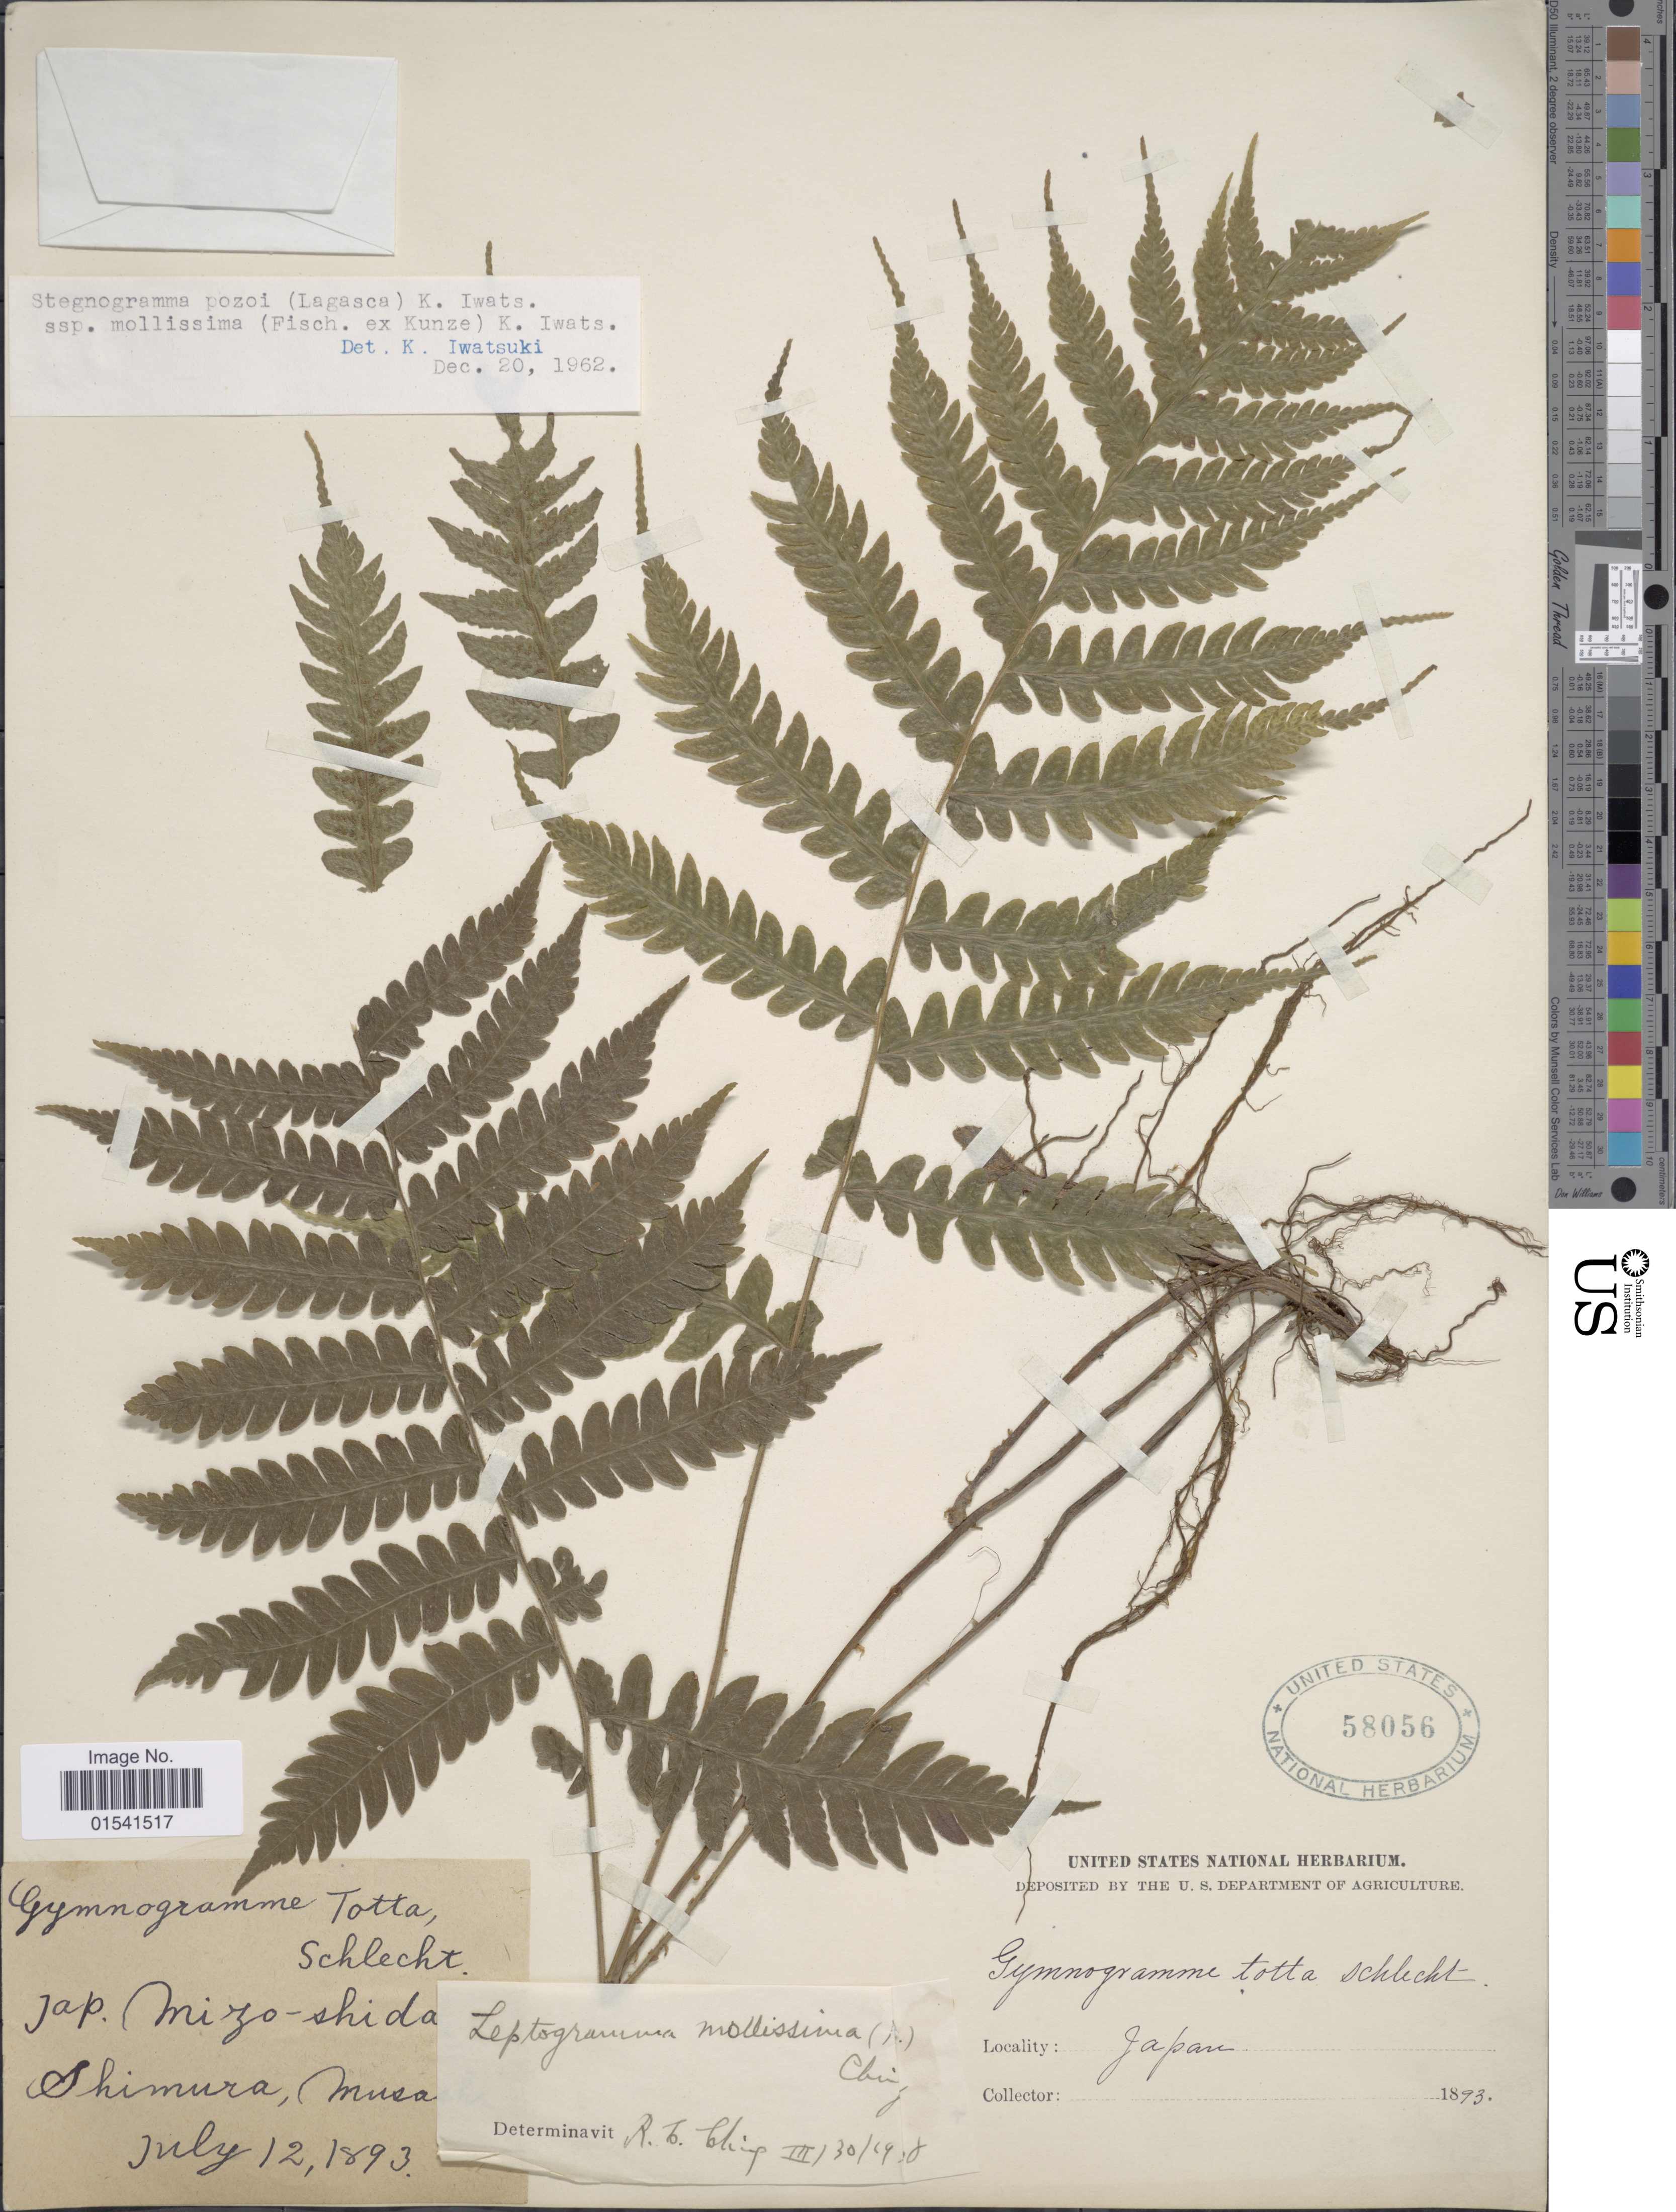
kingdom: Plantae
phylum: Tracheophyta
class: Polypodiopsida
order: Polypodiales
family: Thelypteridaceae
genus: Stegnogramma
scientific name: Stegnogramma mollissima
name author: (Fisch. ex Kunze) Fraser-Jenk.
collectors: Facchini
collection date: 1893-07-12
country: Japan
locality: Mizo-shida, Shimura, Musa.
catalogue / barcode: US 58056